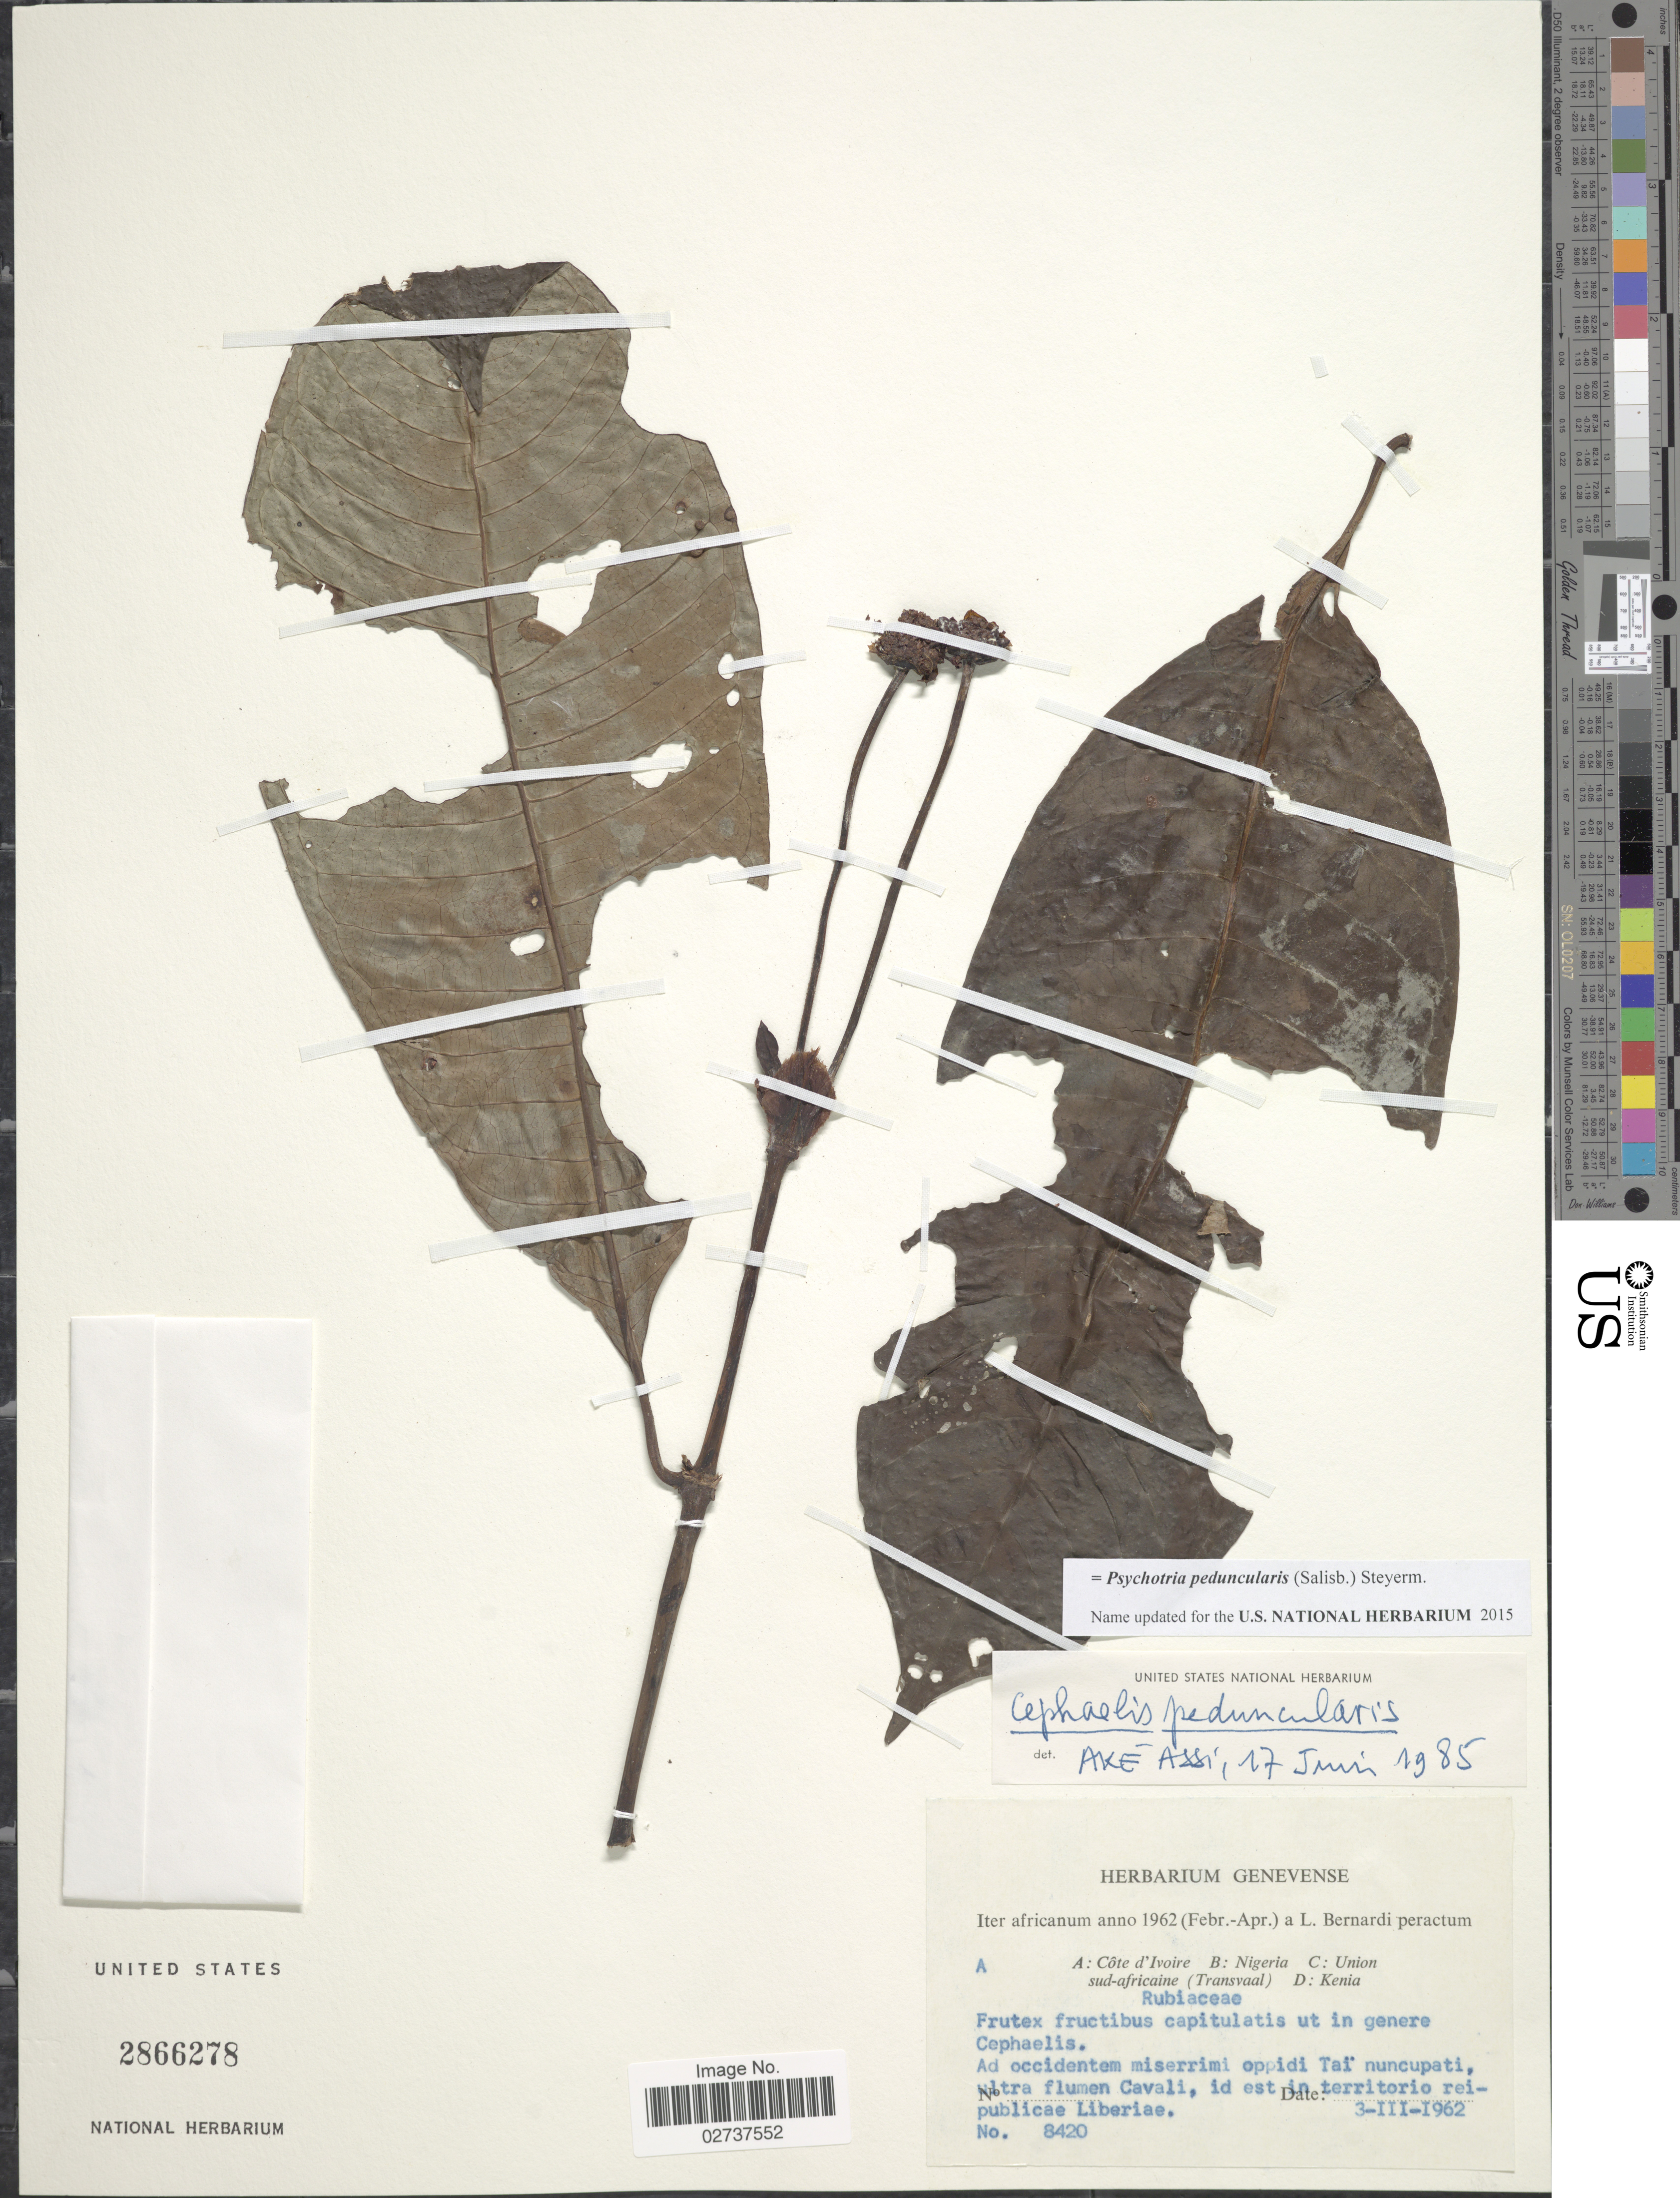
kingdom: Plantae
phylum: Tracheophyta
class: Magnoliopsida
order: Gentianales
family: Rubiaceae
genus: Psychotria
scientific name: Psychotria peduncularis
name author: (Salisb.) Steyerm.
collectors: L. Bernardi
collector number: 8420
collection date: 1962-03-03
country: Ivory Coast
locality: Cote d'Ivoire, ad occidentem miserrimi oppidi Taï nuncupati, ultra flumen Cavali, id est in territorio reipublicae Liberiae.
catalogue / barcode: US 2866278